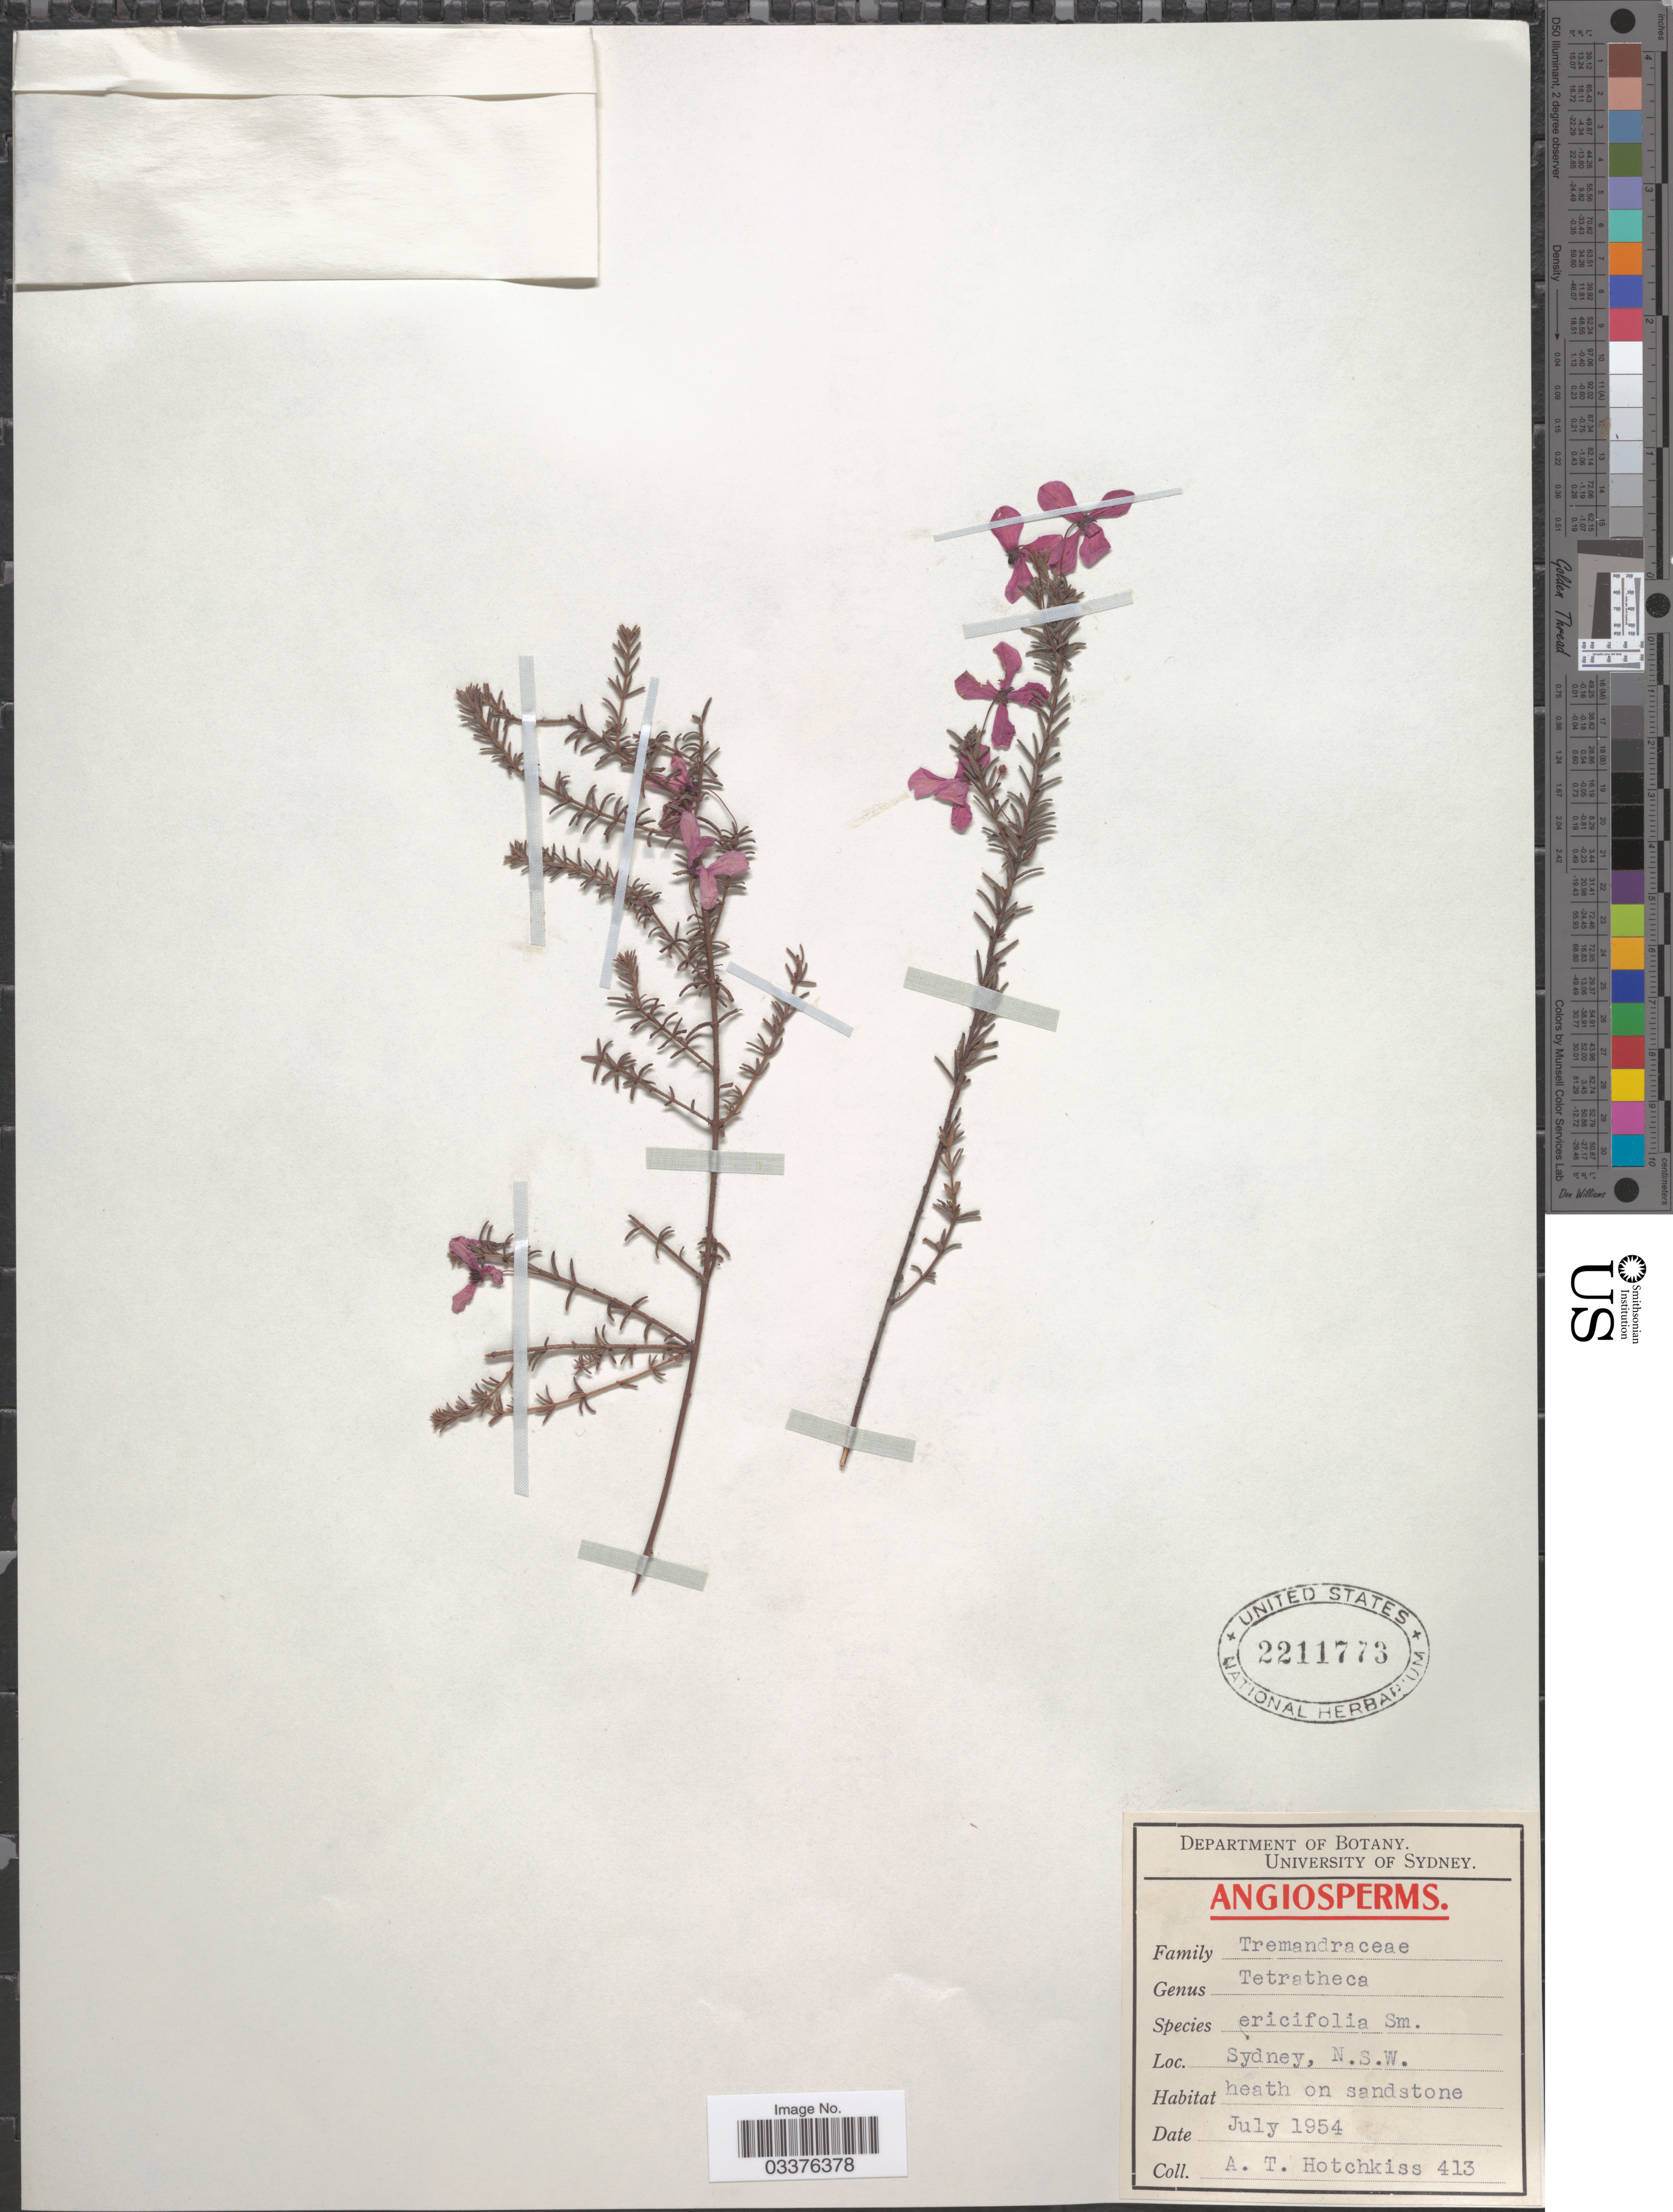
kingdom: Plantae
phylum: Tracheophyta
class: Magnoliopsida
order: Oxalidales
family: Elaeocarpaceae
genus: Tetratheca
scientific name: Tetratheca ericifolia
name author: F. Muell.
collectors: A. Hotchkiss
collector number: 413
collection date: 1954-07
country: Australia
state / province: New South Wales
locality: Sydney.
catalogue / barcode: US 2211773